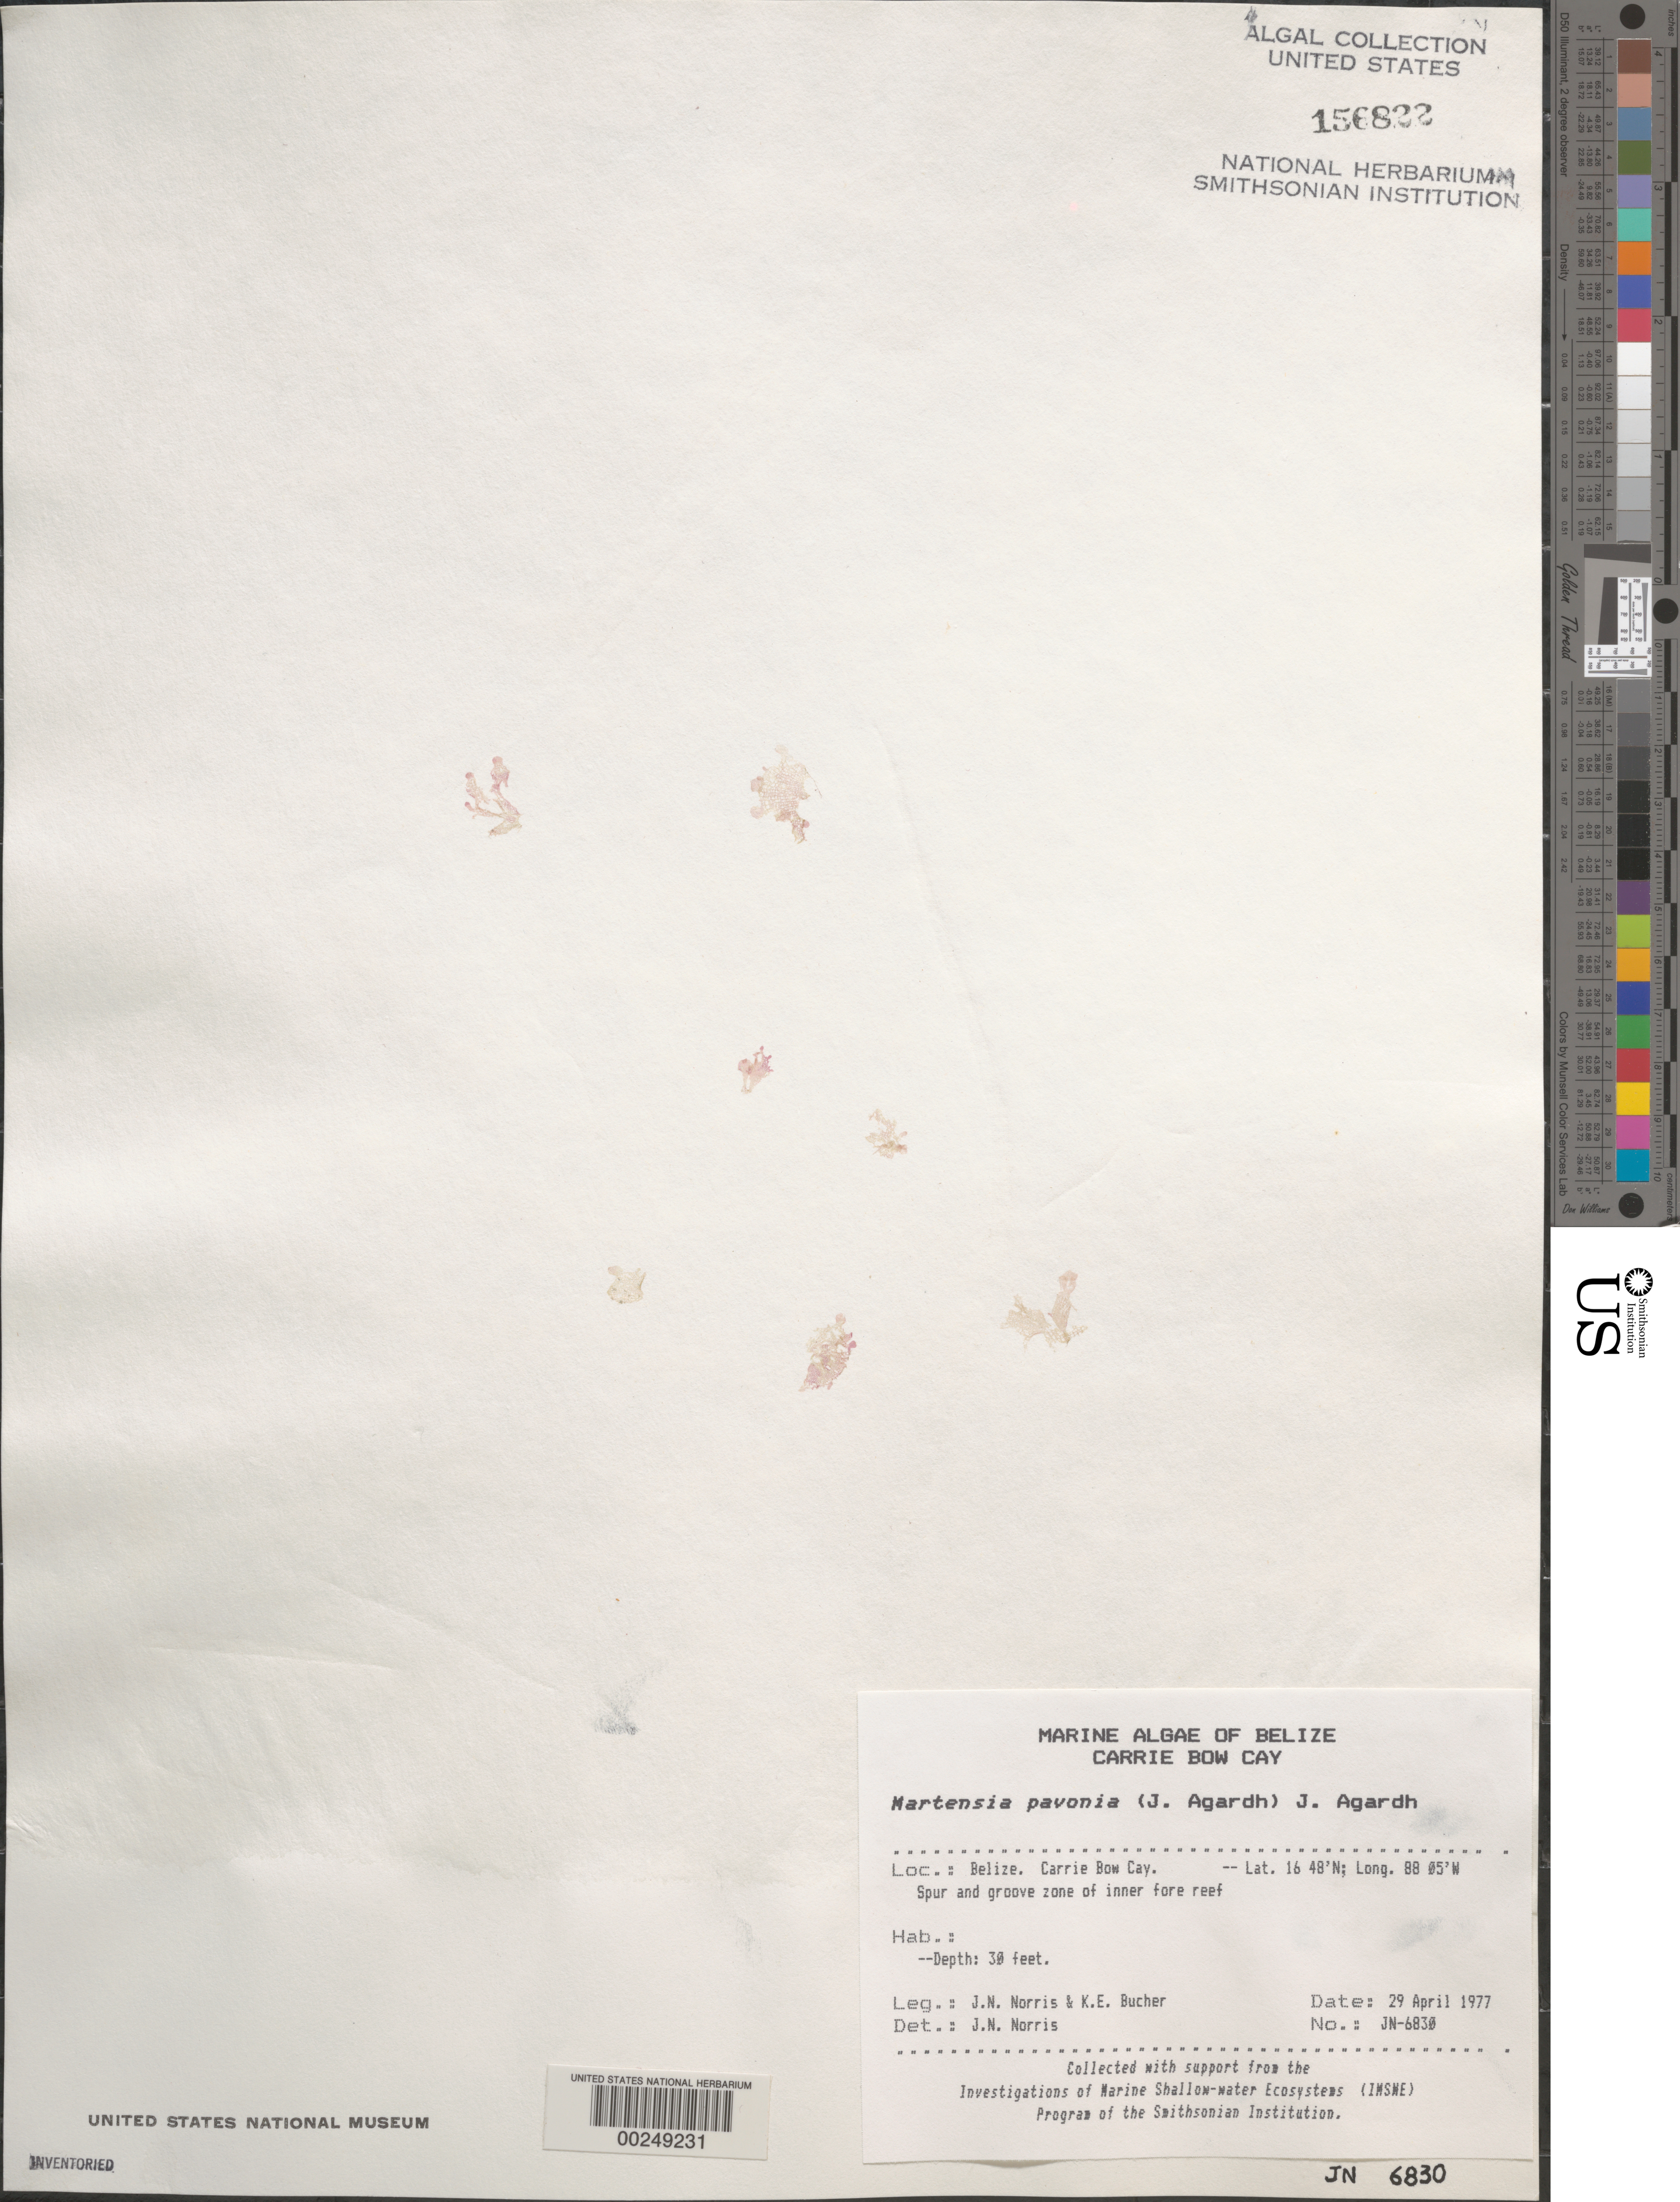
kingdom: Plantae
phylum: Rhodophyta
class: Florideophyceae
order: Ceramiales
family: Delesseriaceae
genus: Martensia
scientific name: Martensia pavonia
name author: (J. Agardh) J. Agardh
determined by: Norris, James N.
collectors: J. N. Norris & K. E. Bucher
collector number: JN-6830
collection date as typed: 29 Apr 1977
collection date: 1977-04-29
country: Belize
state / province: Stann Creek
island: Carrie Bow Cay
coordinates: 16 48'N, 88 05'W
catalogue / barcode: US 156822